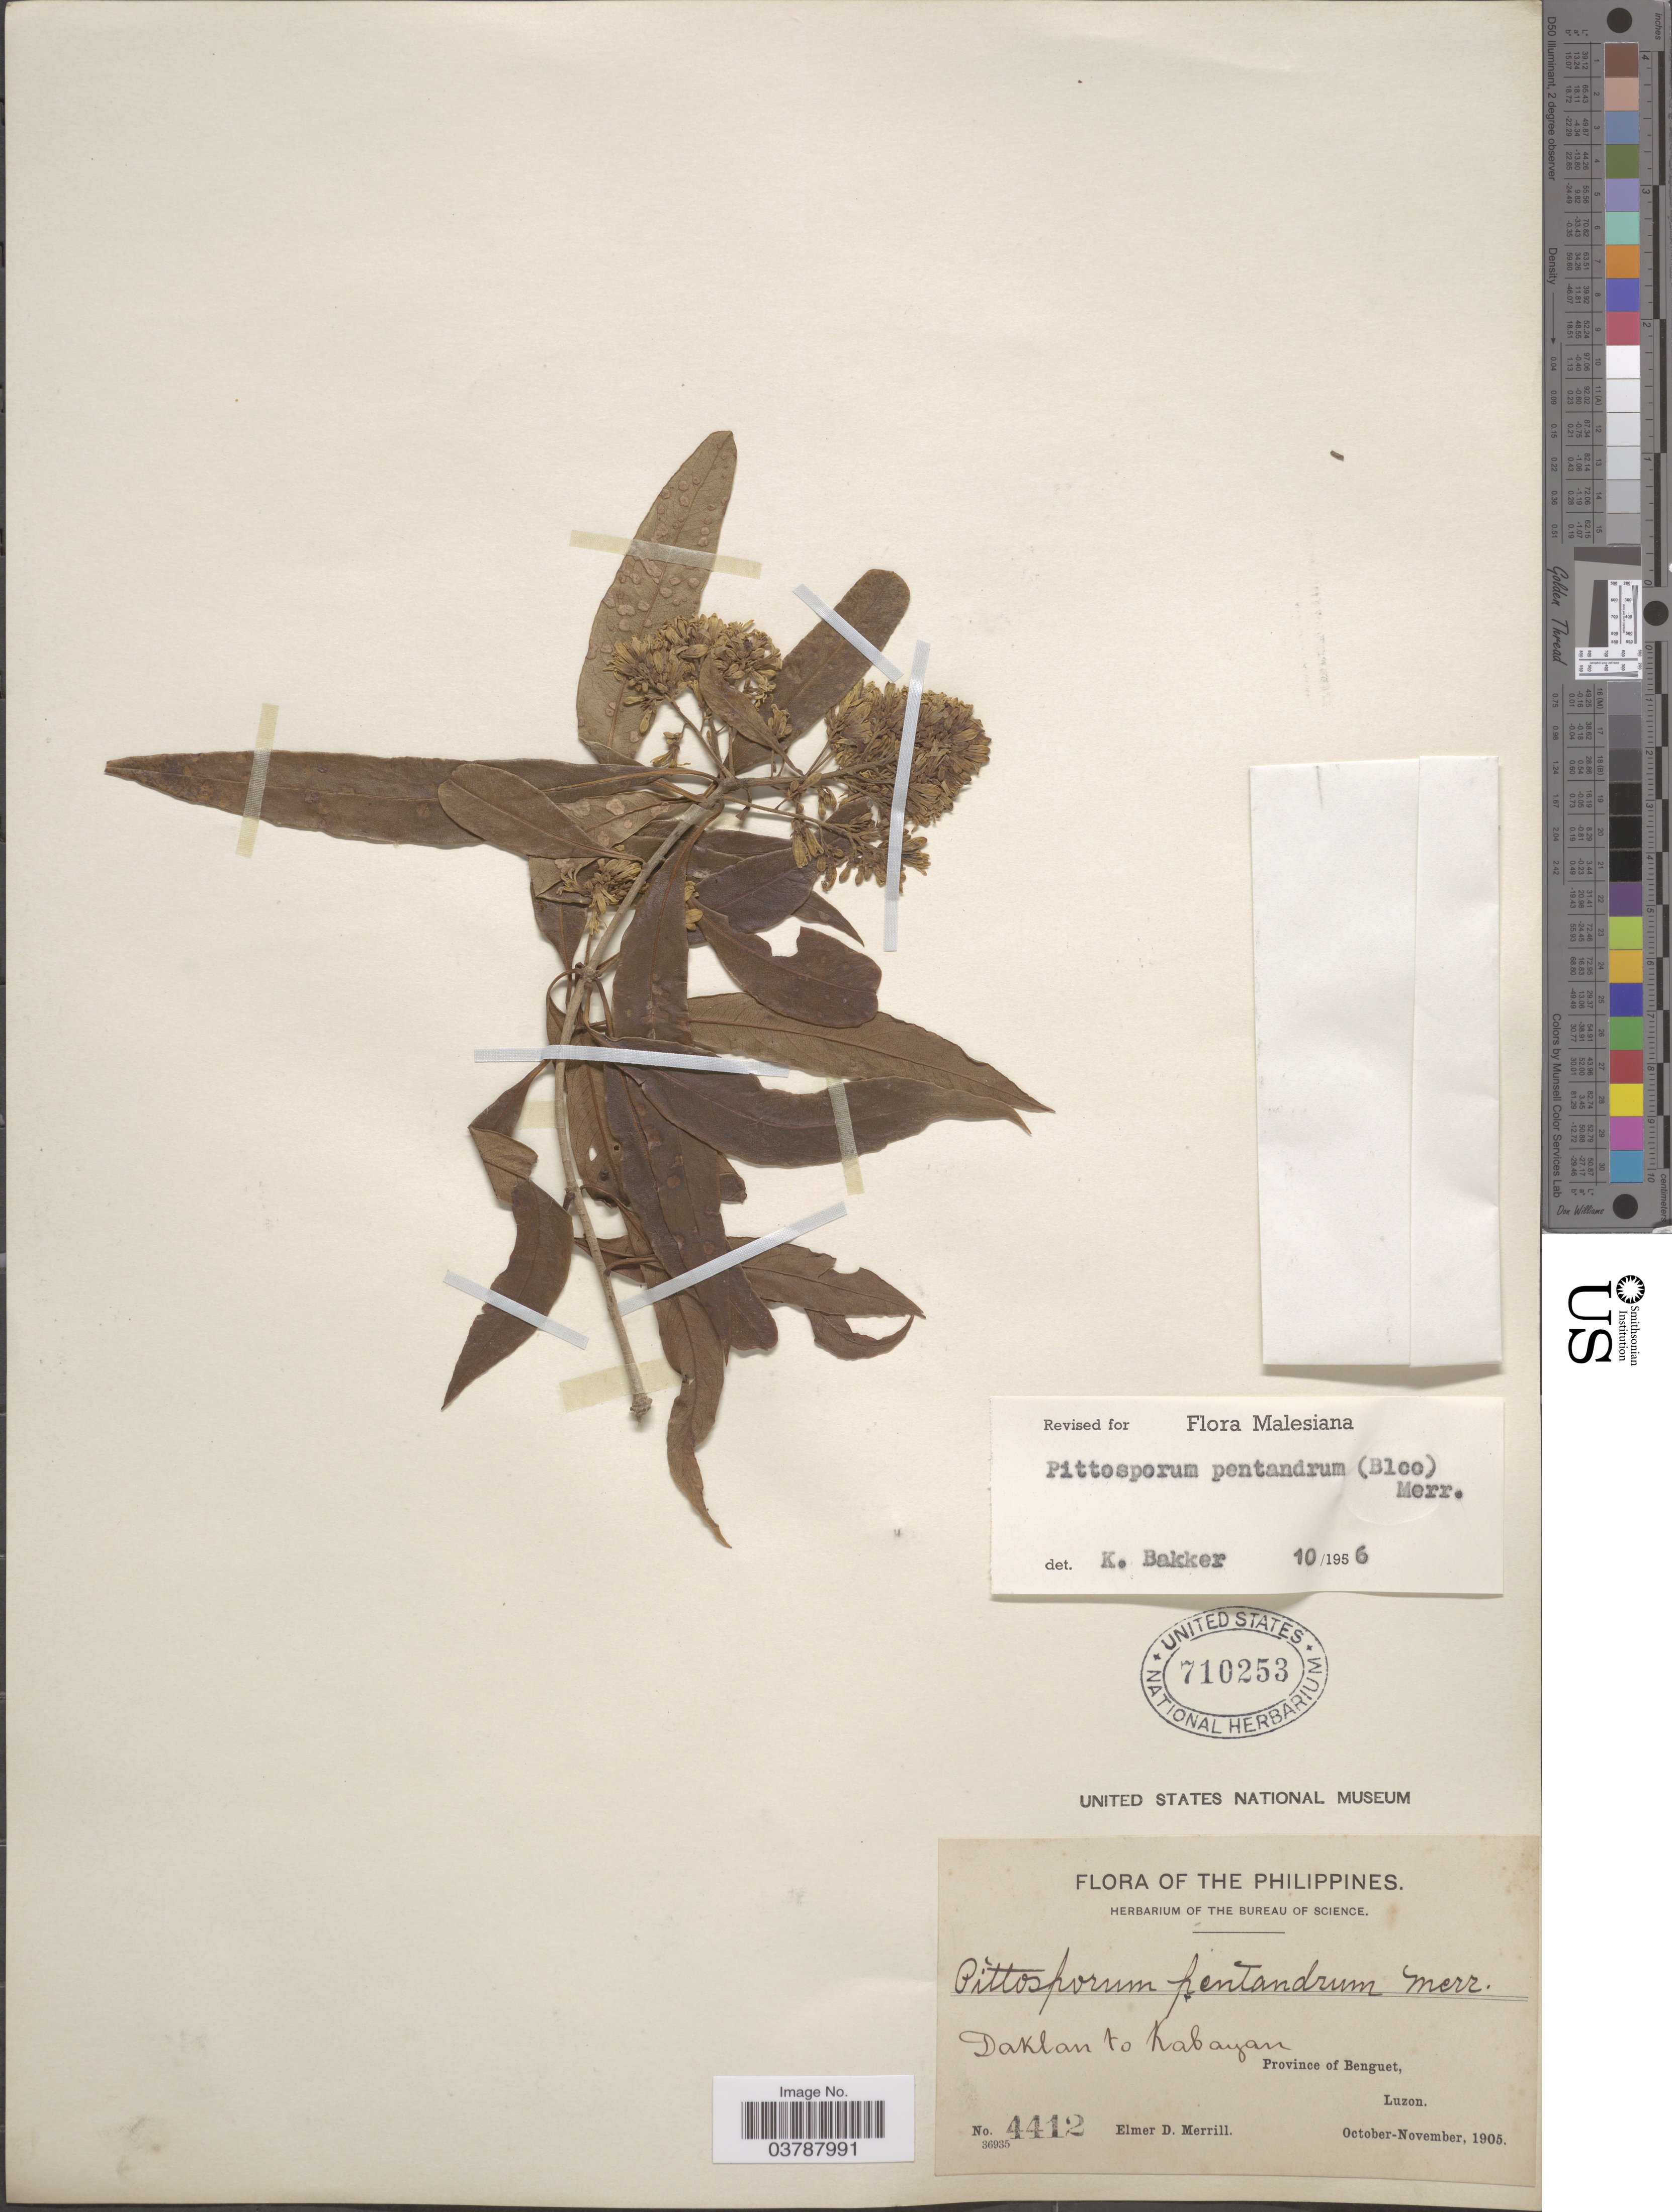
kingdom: Plantae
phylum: Tracheophyta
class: Magnoliopsida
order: Apiales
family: Pittosporaceae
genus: Pittosporum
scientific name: Pittosporum pentandrum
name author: (Blanco) Merr.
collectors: E. D. Merrill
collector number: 4412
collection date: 1905-10/1905-11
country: Philippines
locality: Daklan to Kabayan. Province of Benguet, Luzon.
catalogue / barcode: US 710253